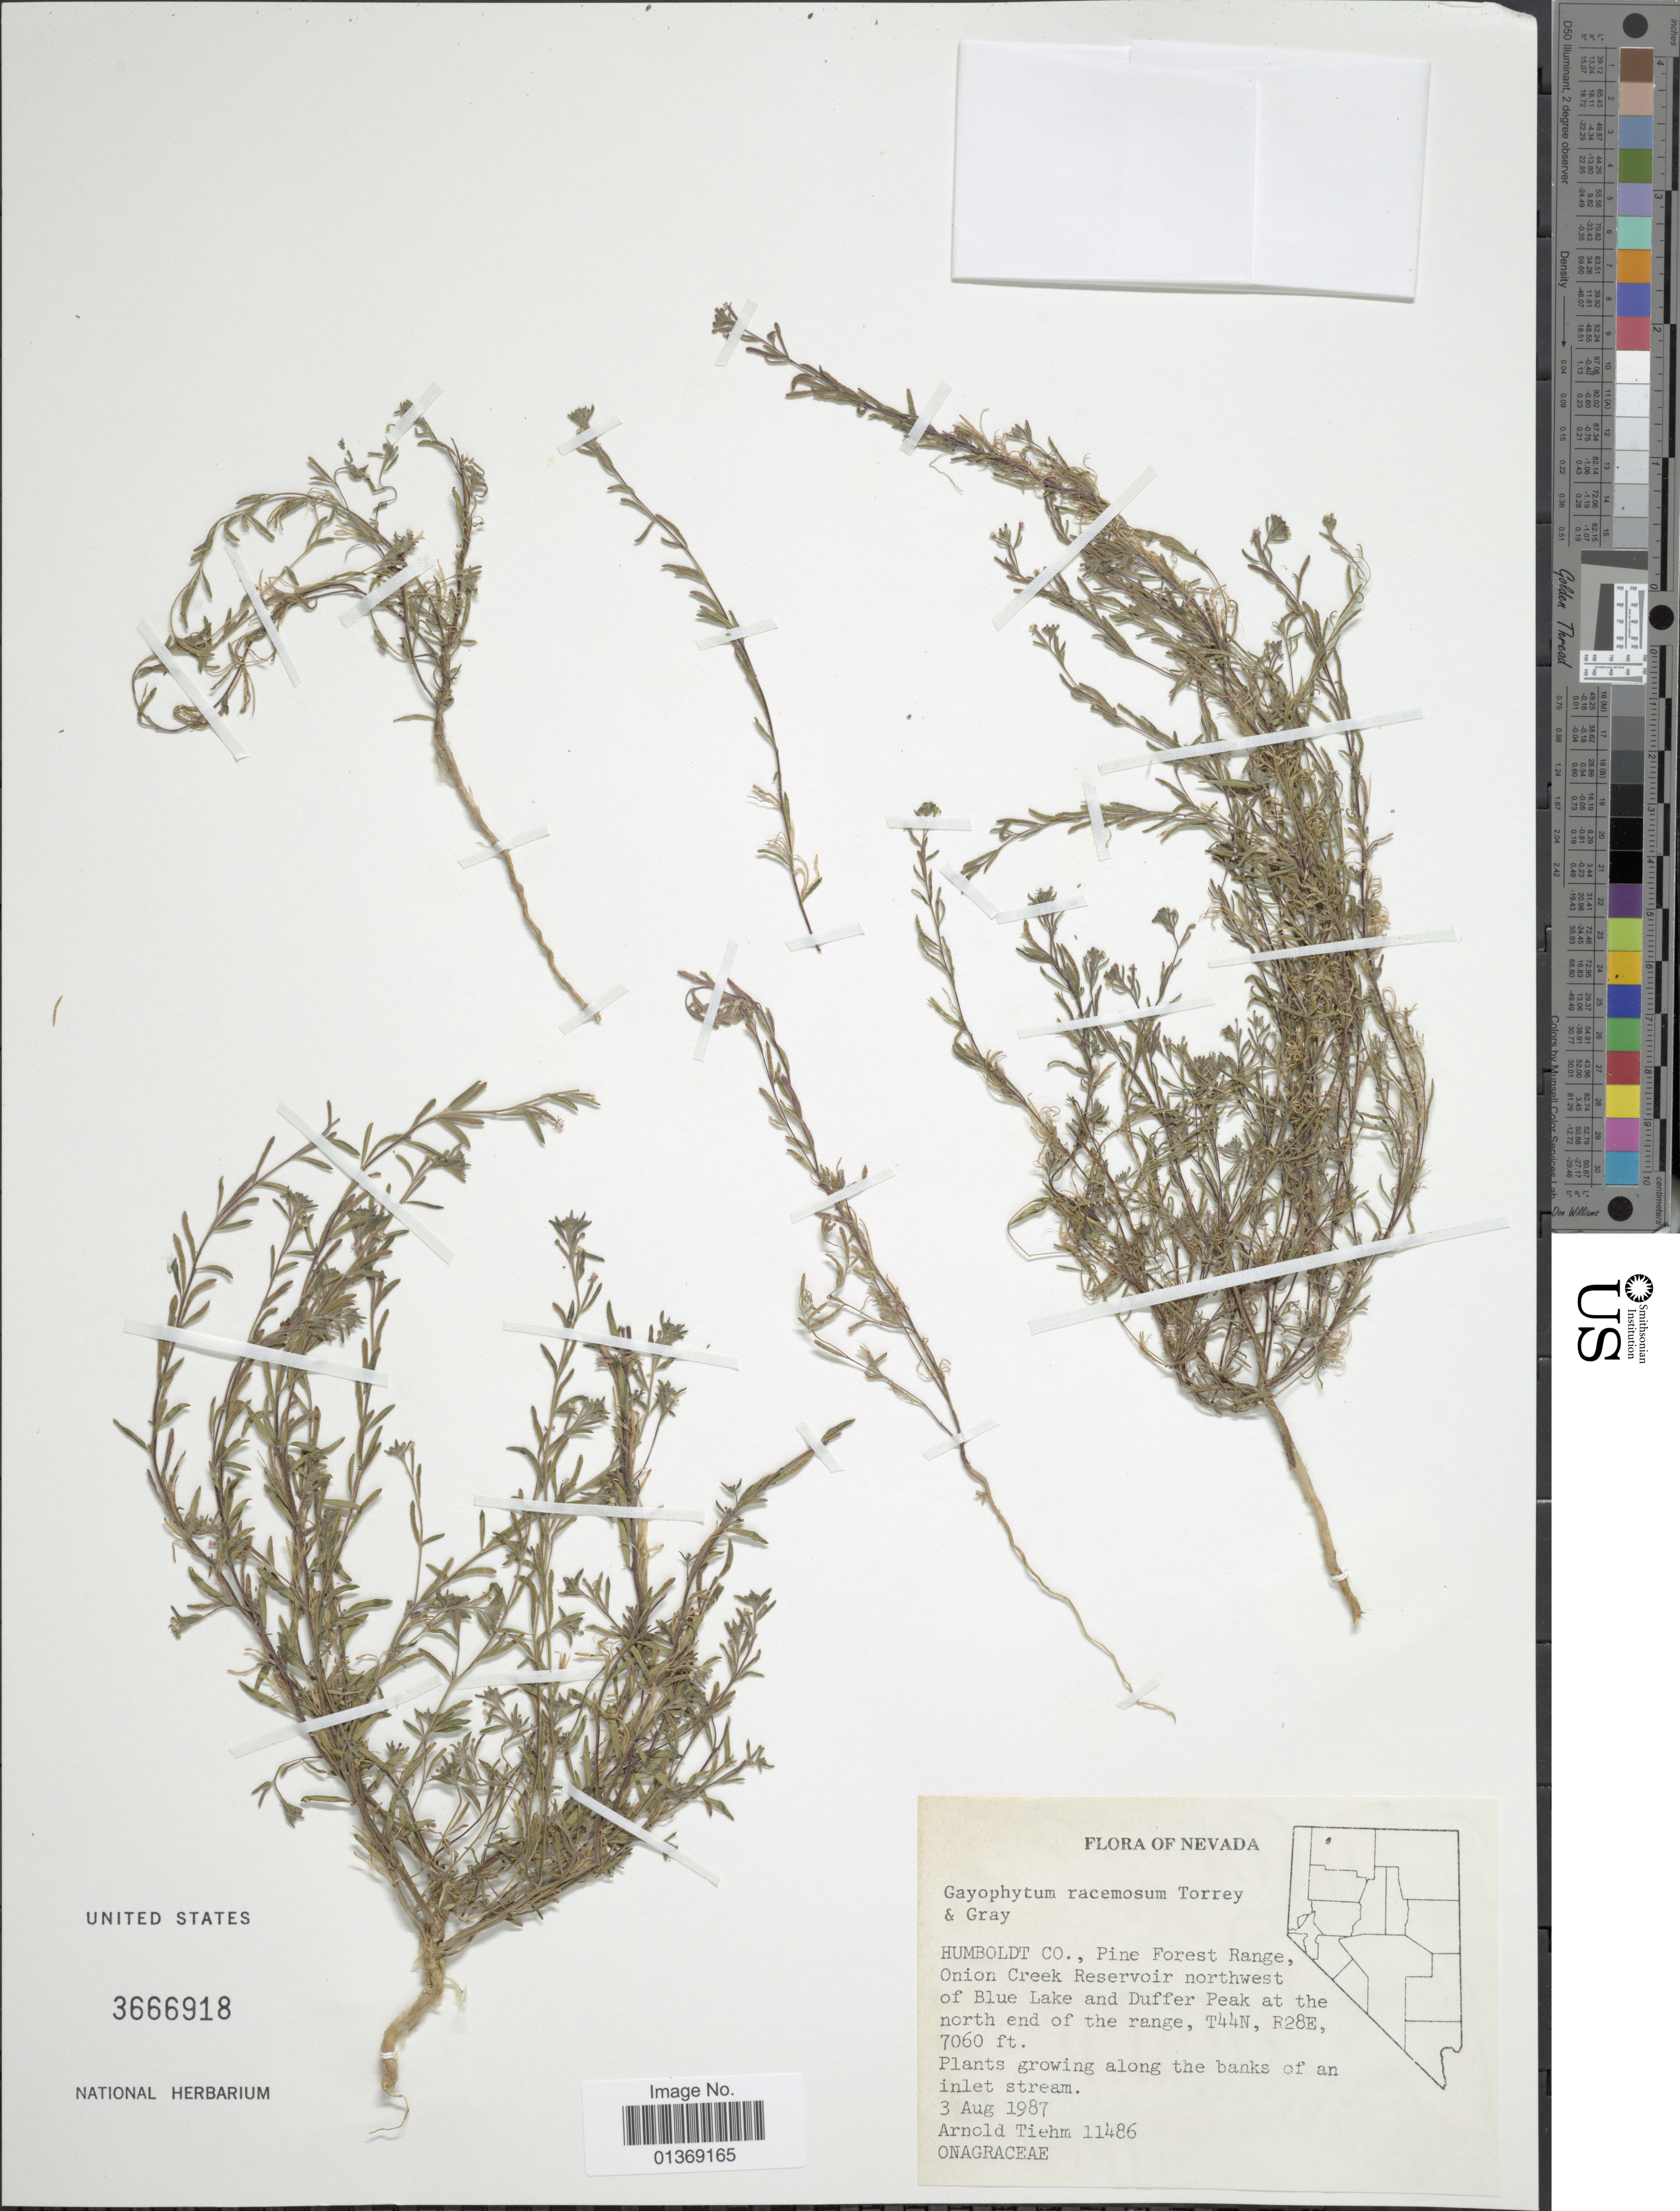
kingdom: Plantae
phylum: Tracheophyta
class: Magnoliopsida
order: Myrtales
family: Onagraceae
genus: Gayophytum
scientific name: Gayophytum racemosum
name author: Torr. & A. Gray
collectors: A. Tiehm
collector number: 11486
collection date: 1987-08-03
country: United States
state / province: Nevada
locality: Humboldt Co., Pine Forest Range, Onion Creek Reservoir northwest of Blue Lake and Duffer Peak at the north end of the range, T44N, R28E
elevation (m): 2152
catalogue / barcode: US 3666918